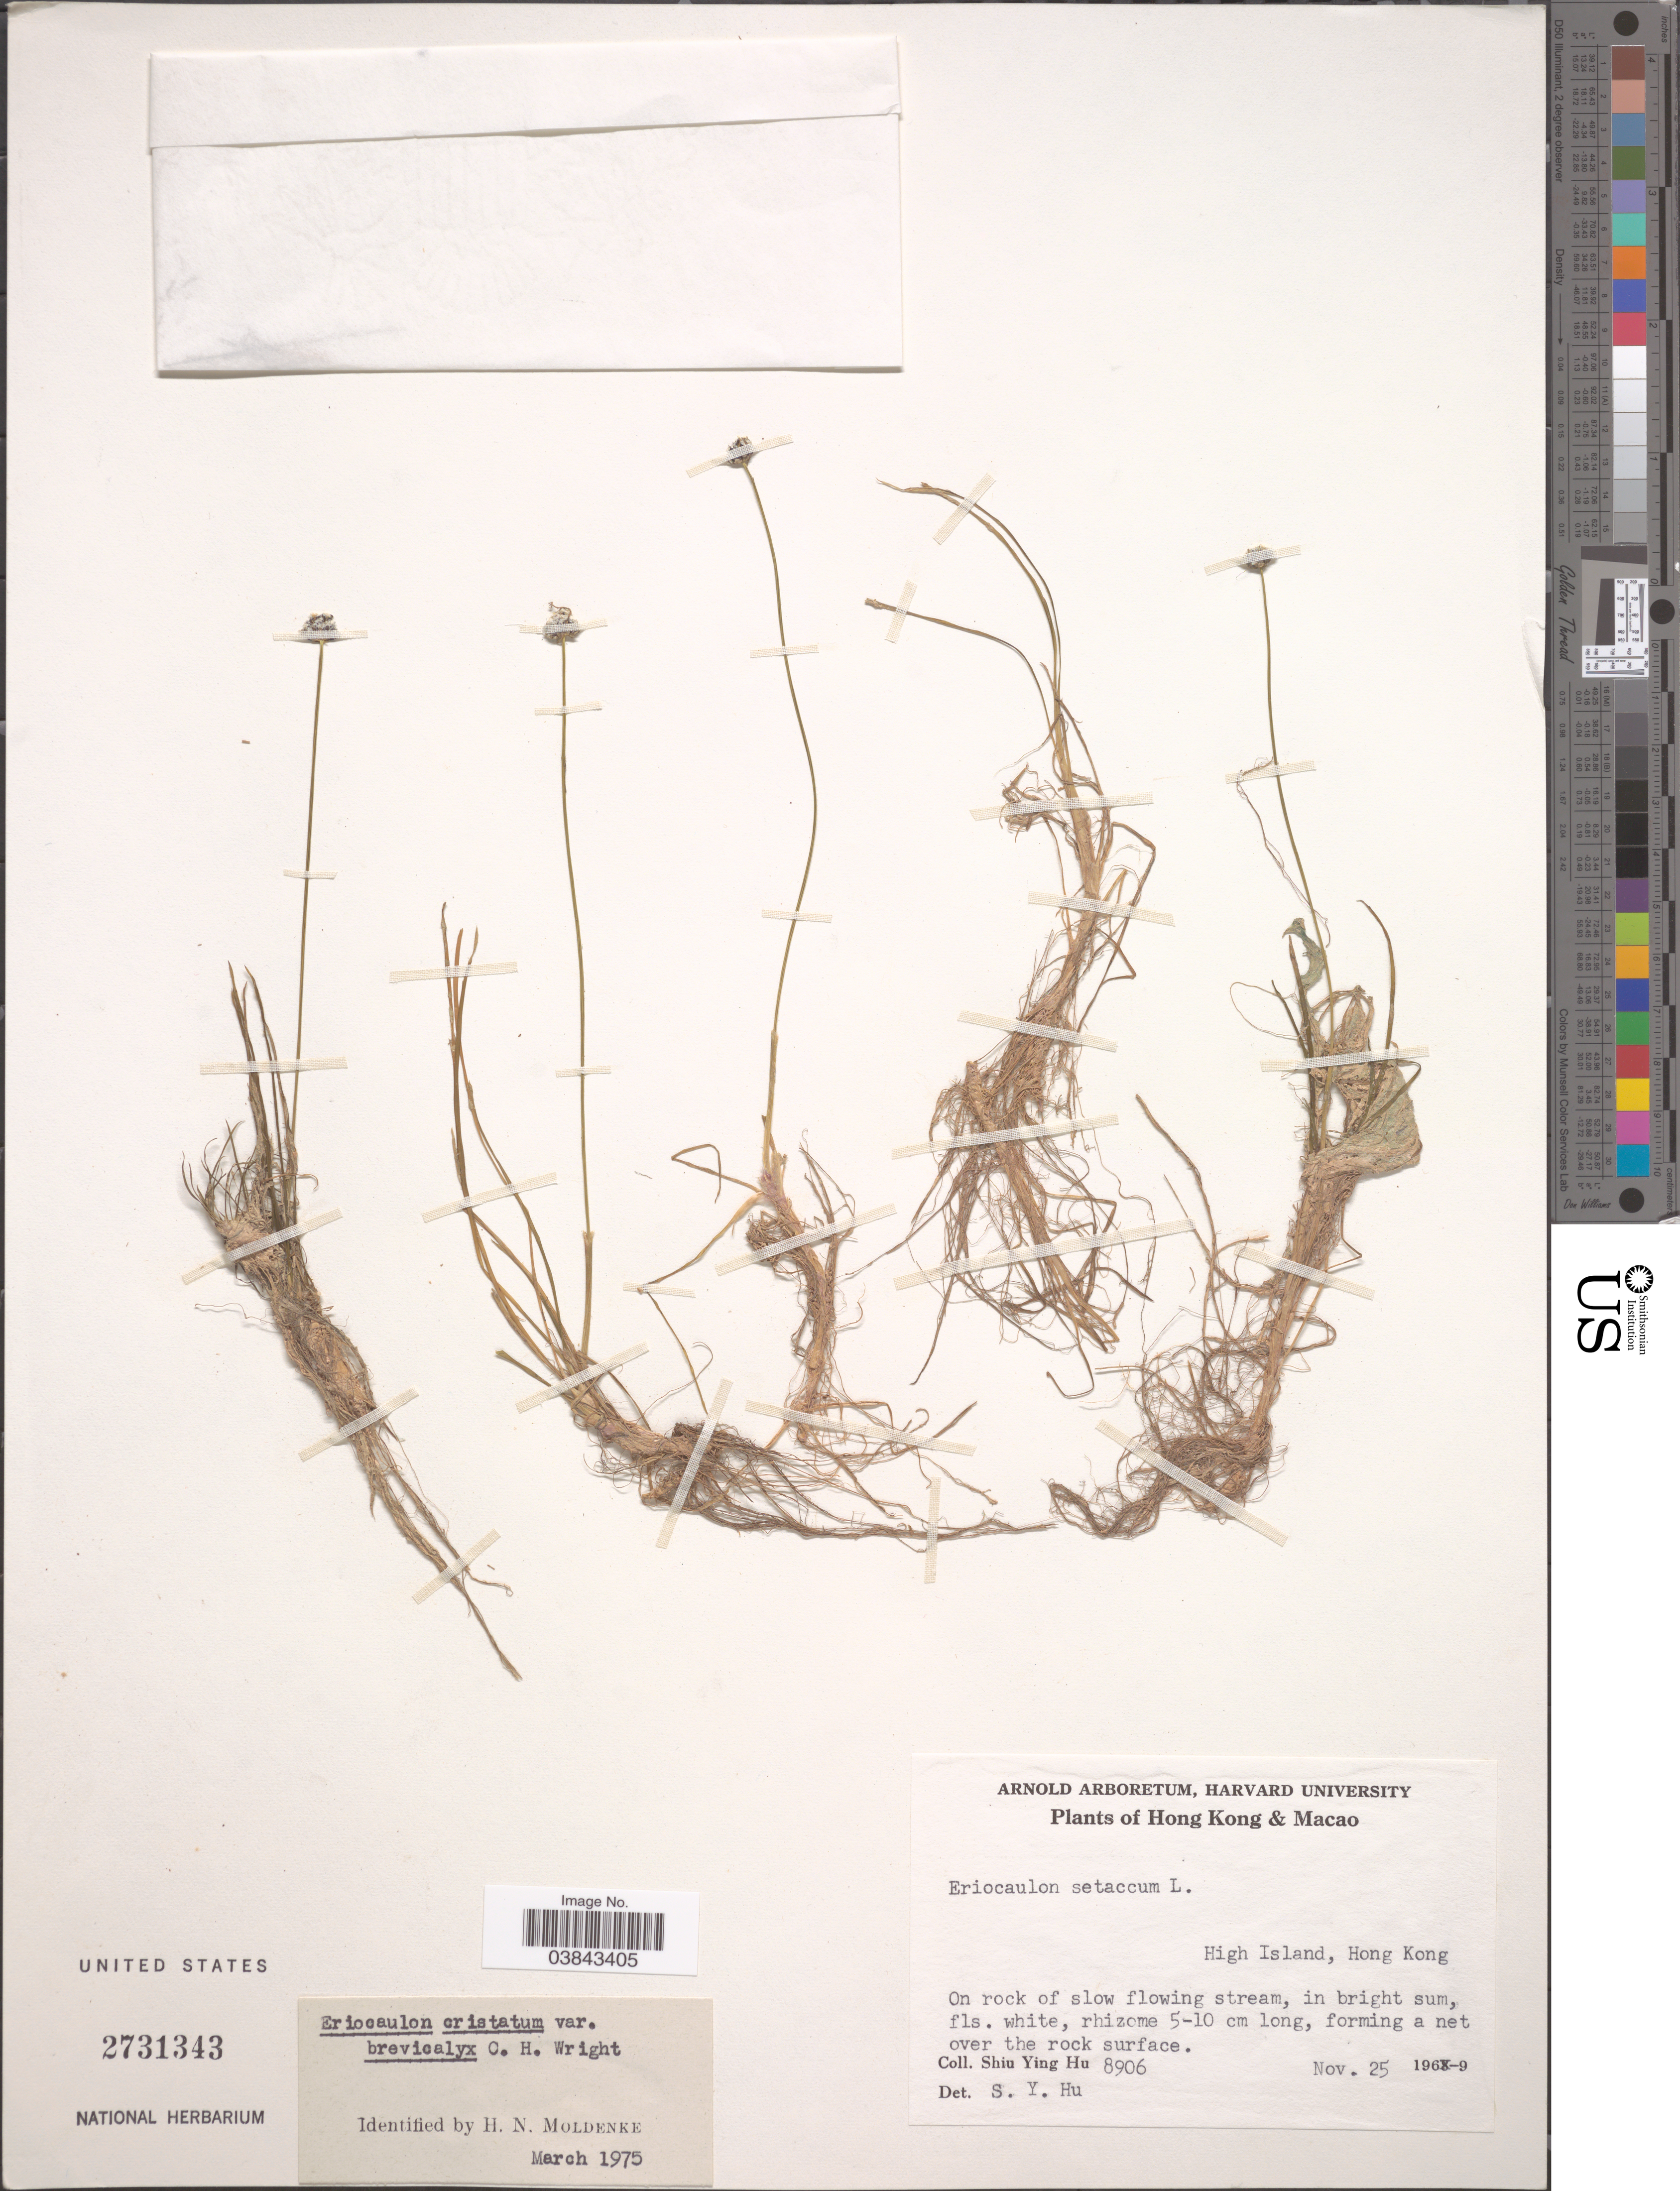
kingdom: Plantae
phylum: Tracheophyta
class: Liliopsida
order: Poales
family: Eriocaulaceae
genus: Eriocaulon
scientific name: Eriocaulon cristatum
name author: Mart.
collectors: S. Y. Hu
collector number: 8906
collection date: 1969-11-25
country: China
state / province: Hong Kong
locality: High Island, Hong Kong.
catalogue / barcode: US 2731343